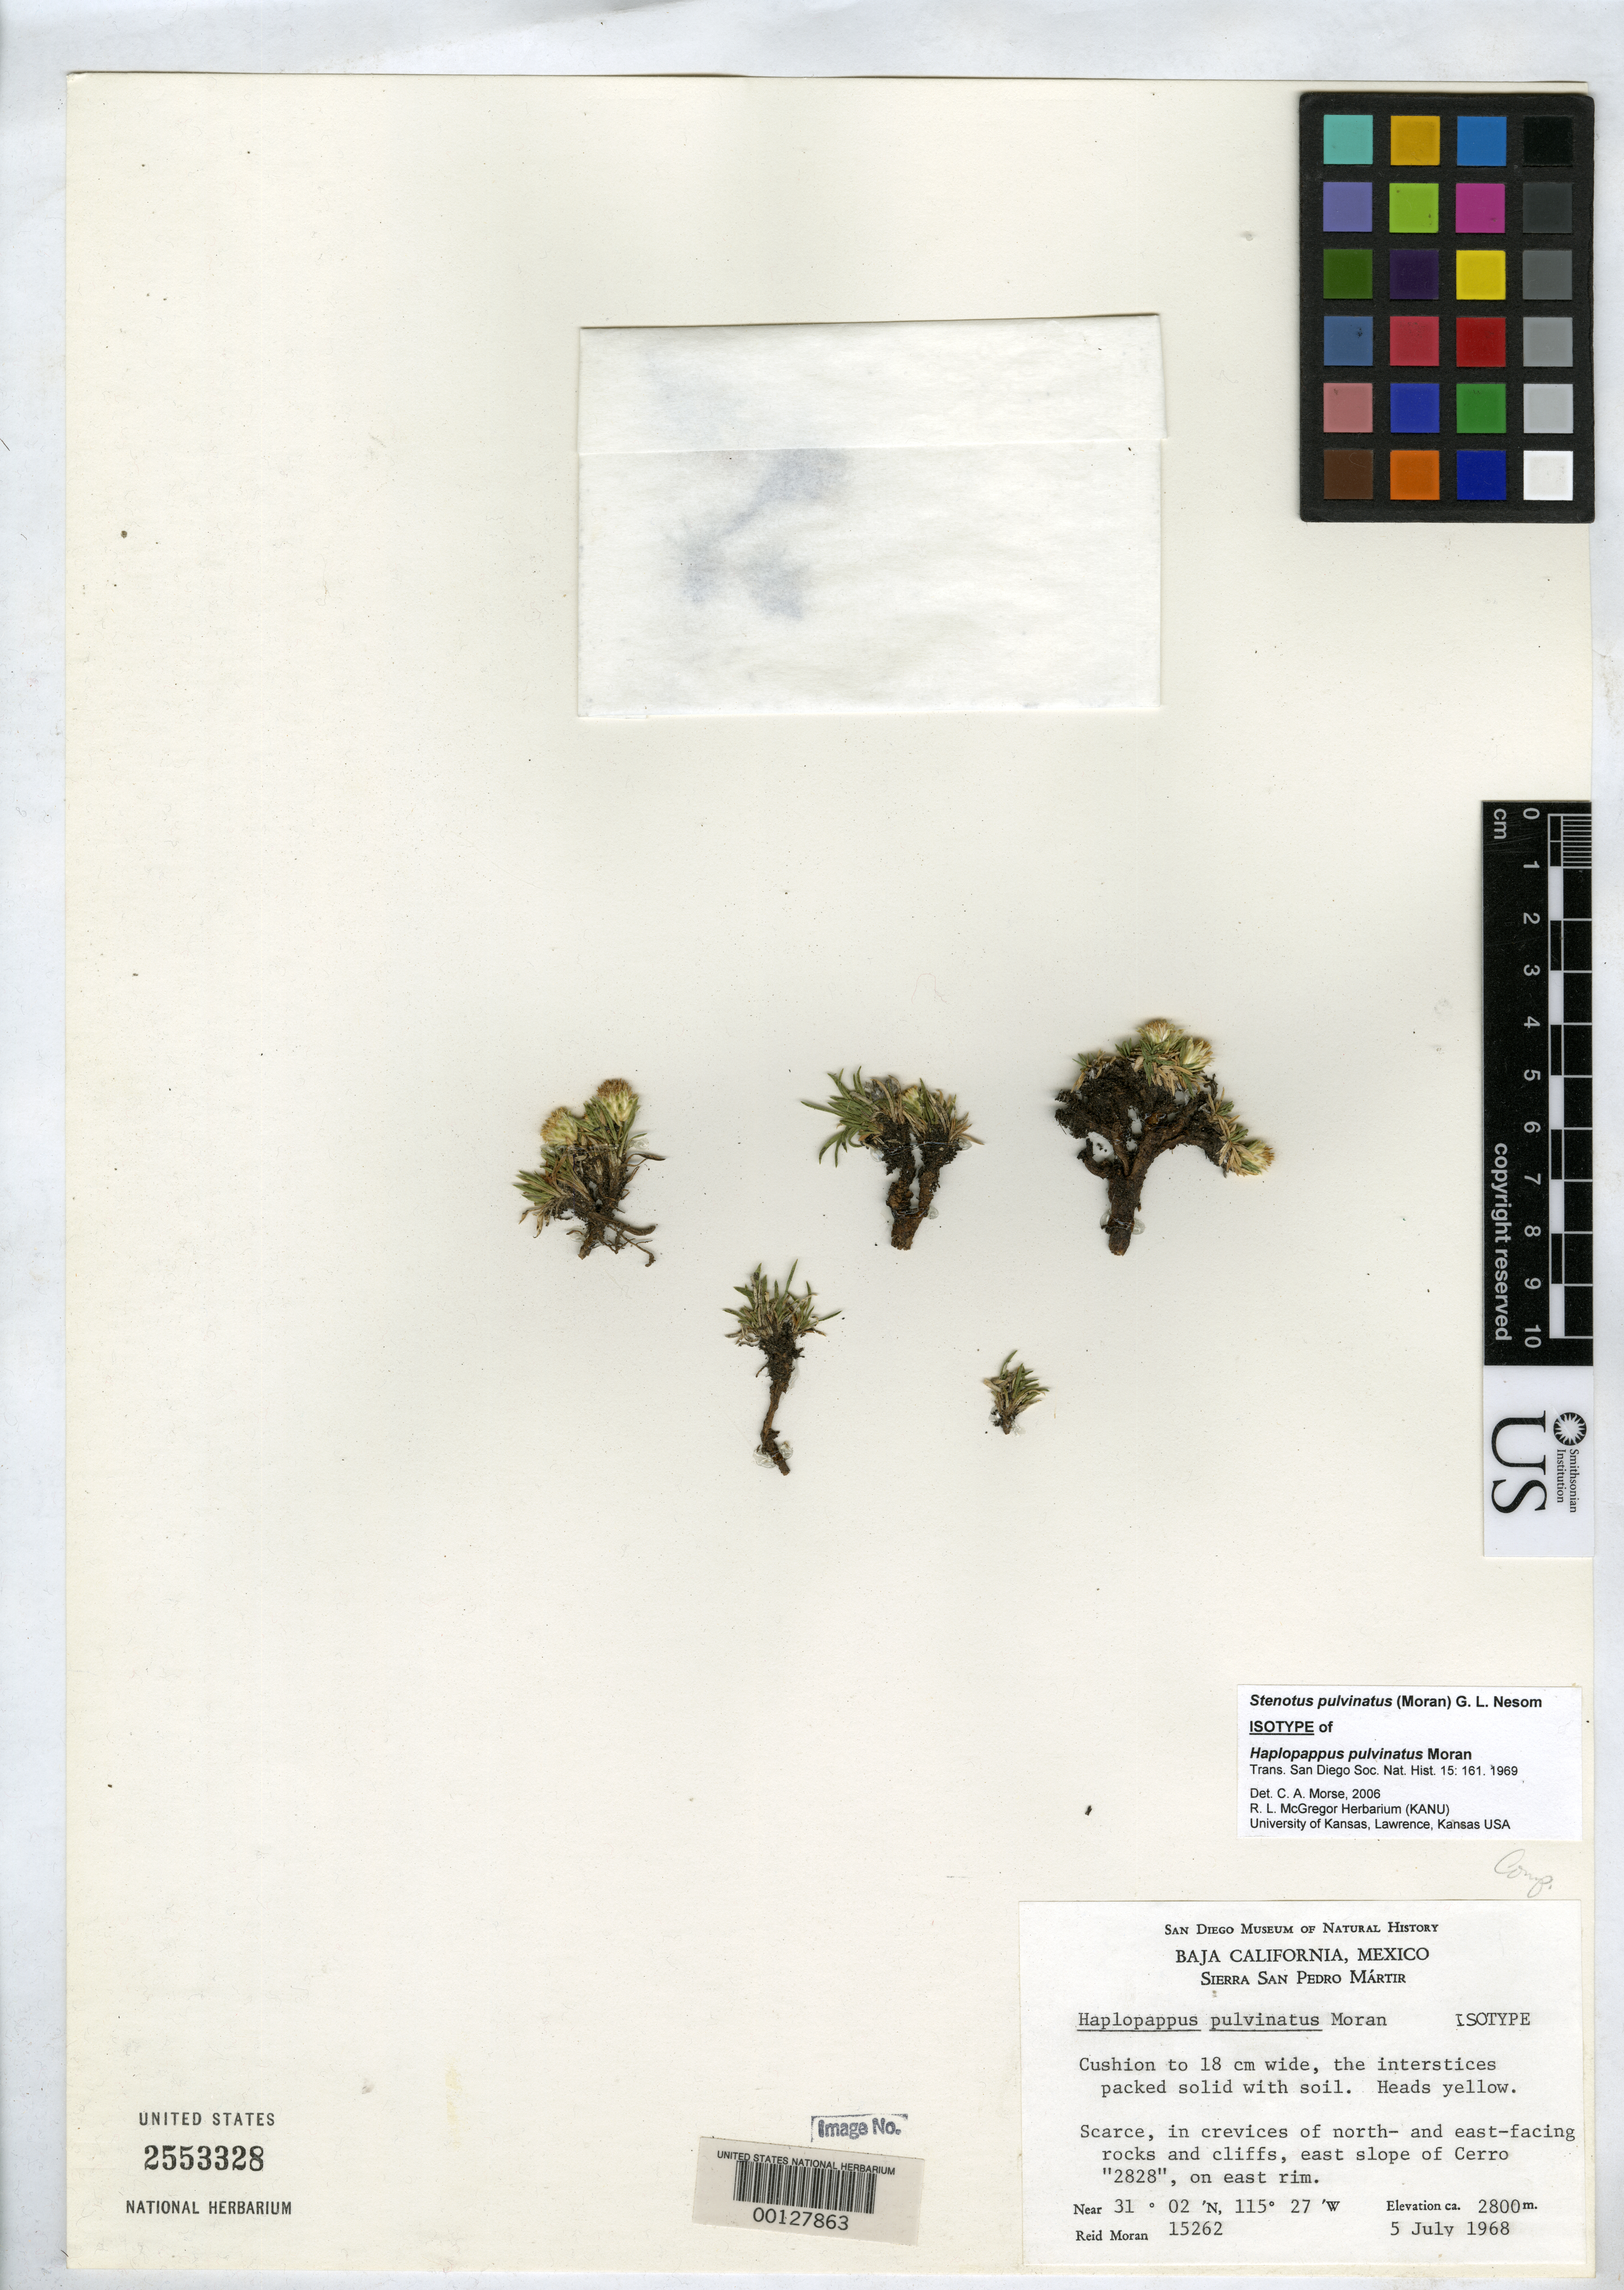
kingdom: Plantae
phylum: Tracheophyta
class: Magnoliopsida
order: Asterales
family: Asteraceae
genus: Haplopappus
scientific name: Haplopappus pulvinatus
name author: Moran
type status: Isotype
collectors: R. V. Moran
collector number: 15262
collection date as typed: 05 Jul 1968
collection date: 1968-07-05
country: Mexico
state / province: Baja California Norte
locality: Sierra San Pedro Martir.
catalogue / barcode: US 2553328